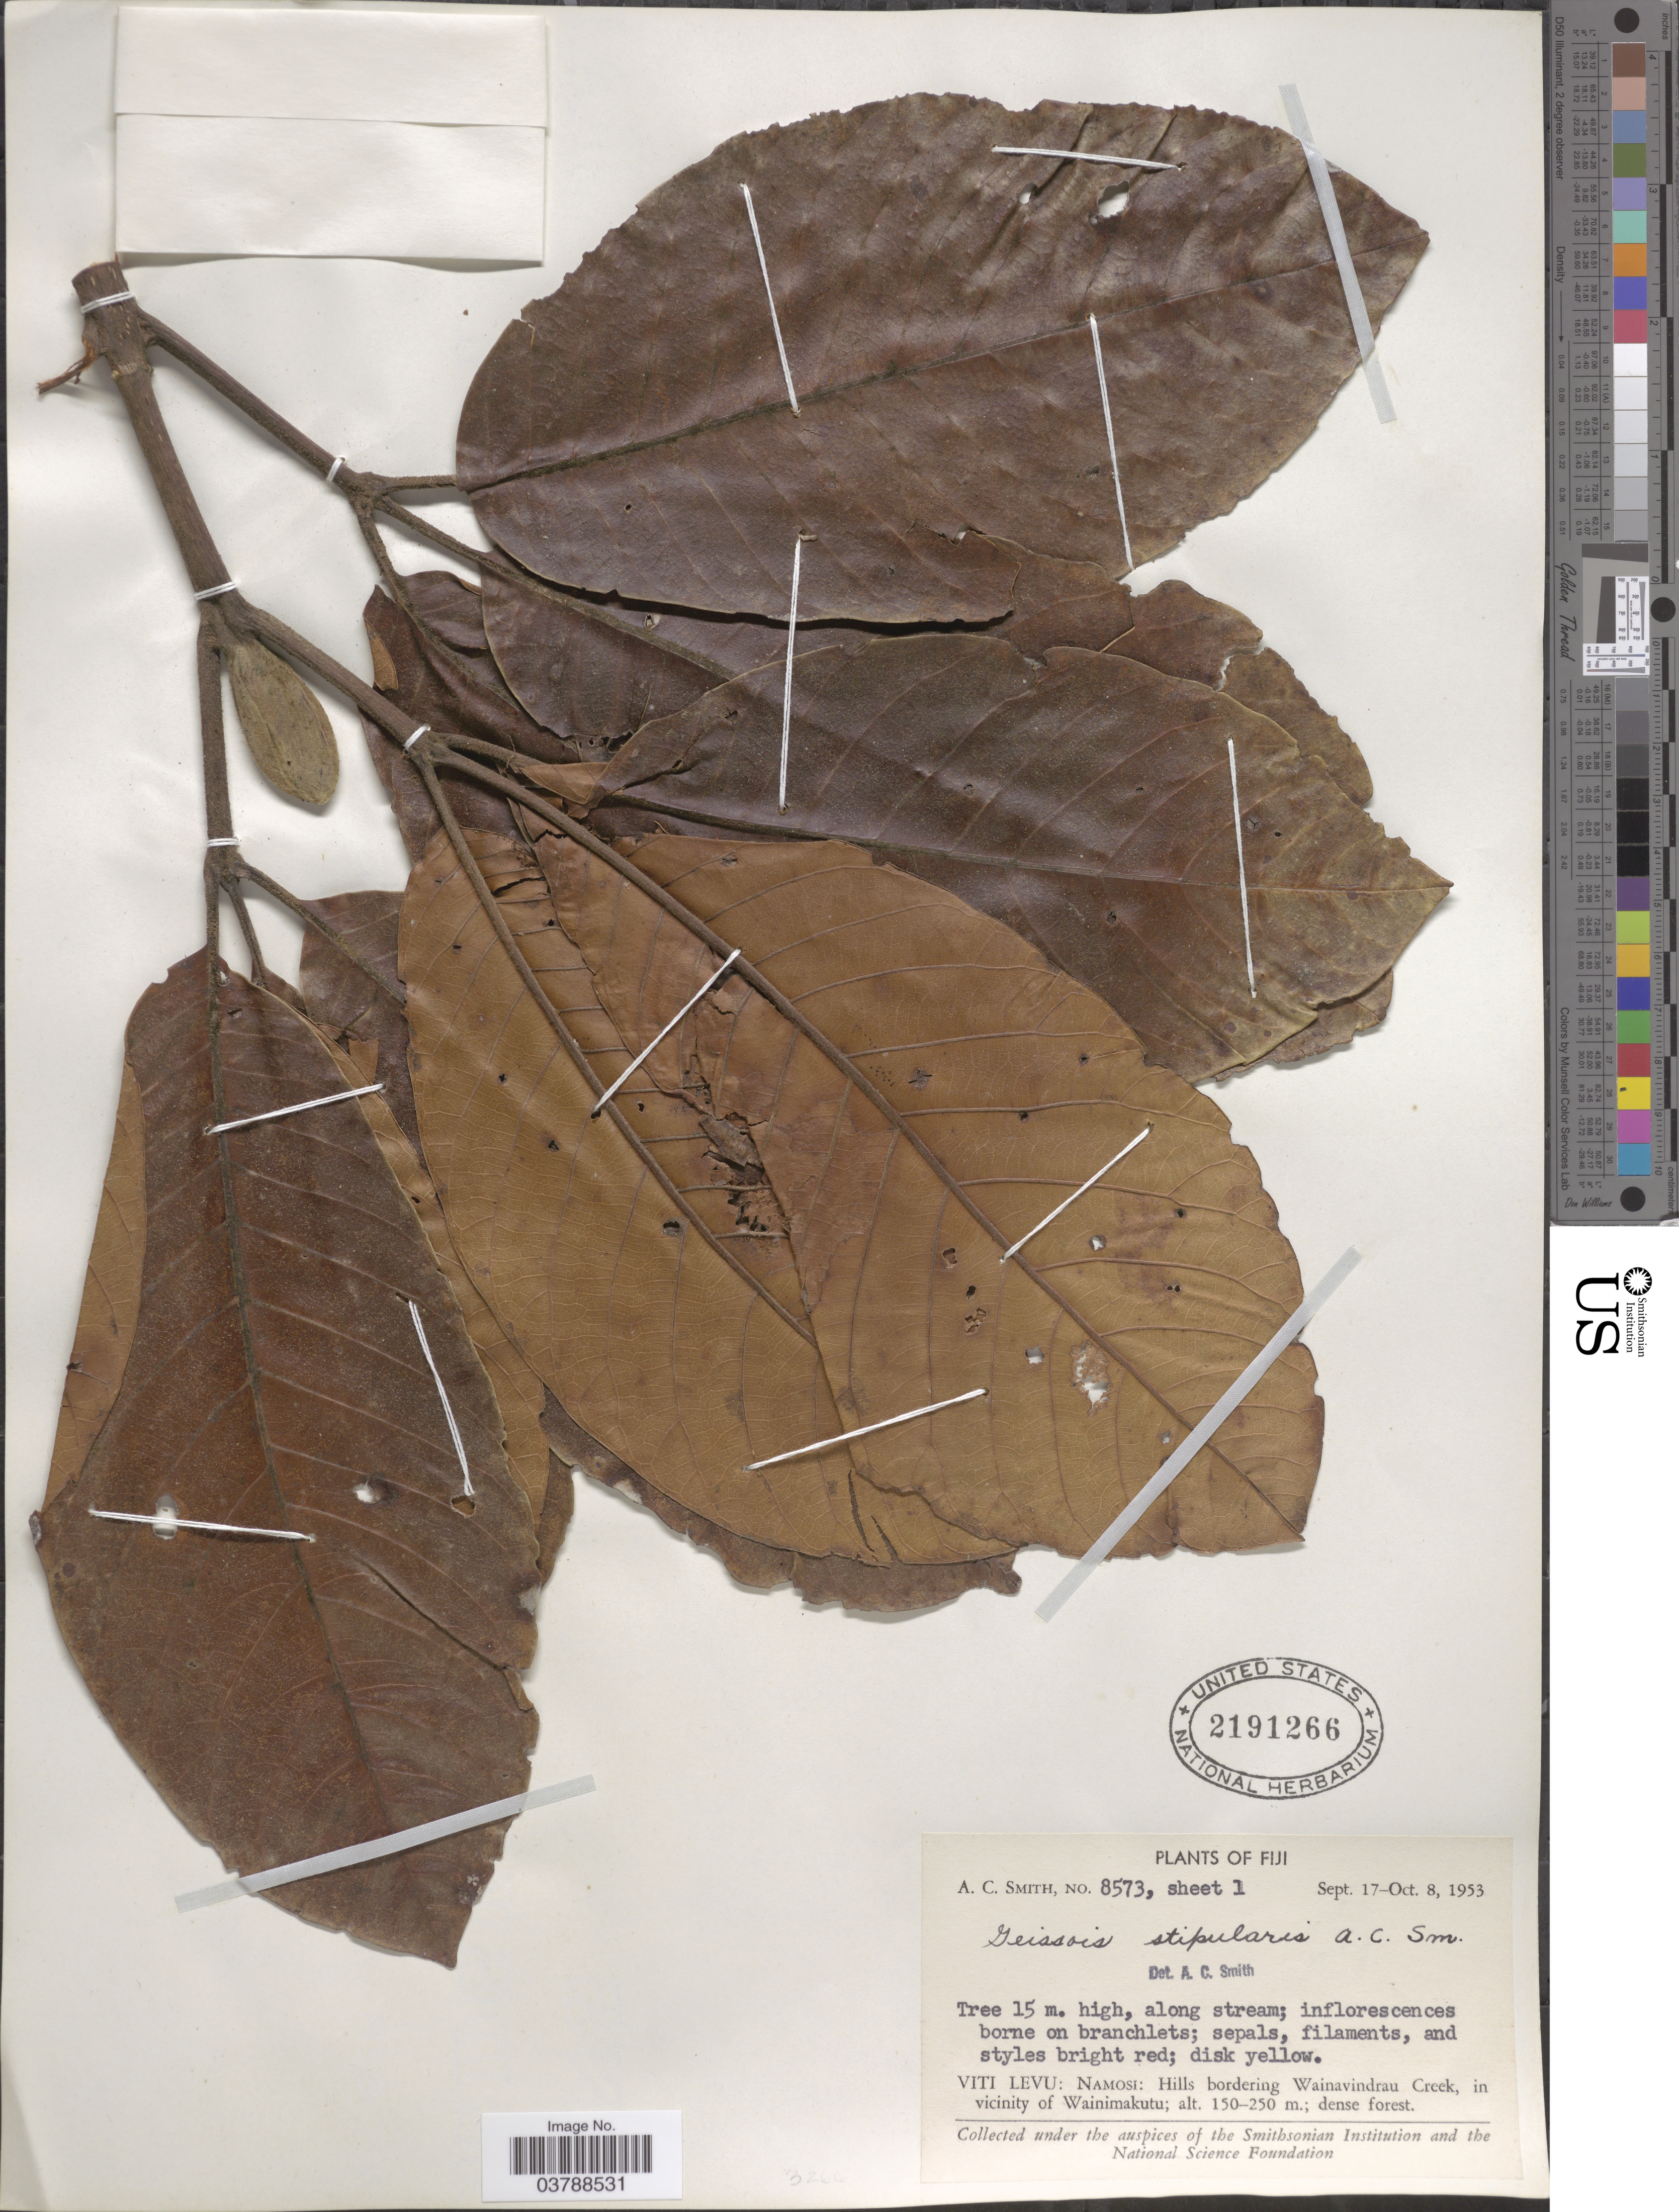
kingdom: Plantae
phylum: Tracheophyta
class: Magnoliopsida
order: Oxalidales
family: Cunoniaceae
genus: Geissois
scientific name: Geissois stipularis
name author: A.C. Sm.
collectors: A. C. Smith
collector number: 8573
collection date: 1953-09-17/1953-10-08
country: Fiji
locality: Viti Levu: Namosi: Hills bordering Wainavindrau Creek, in vicinity of Wainimakutu.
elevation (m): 150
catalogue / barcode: US 2191266